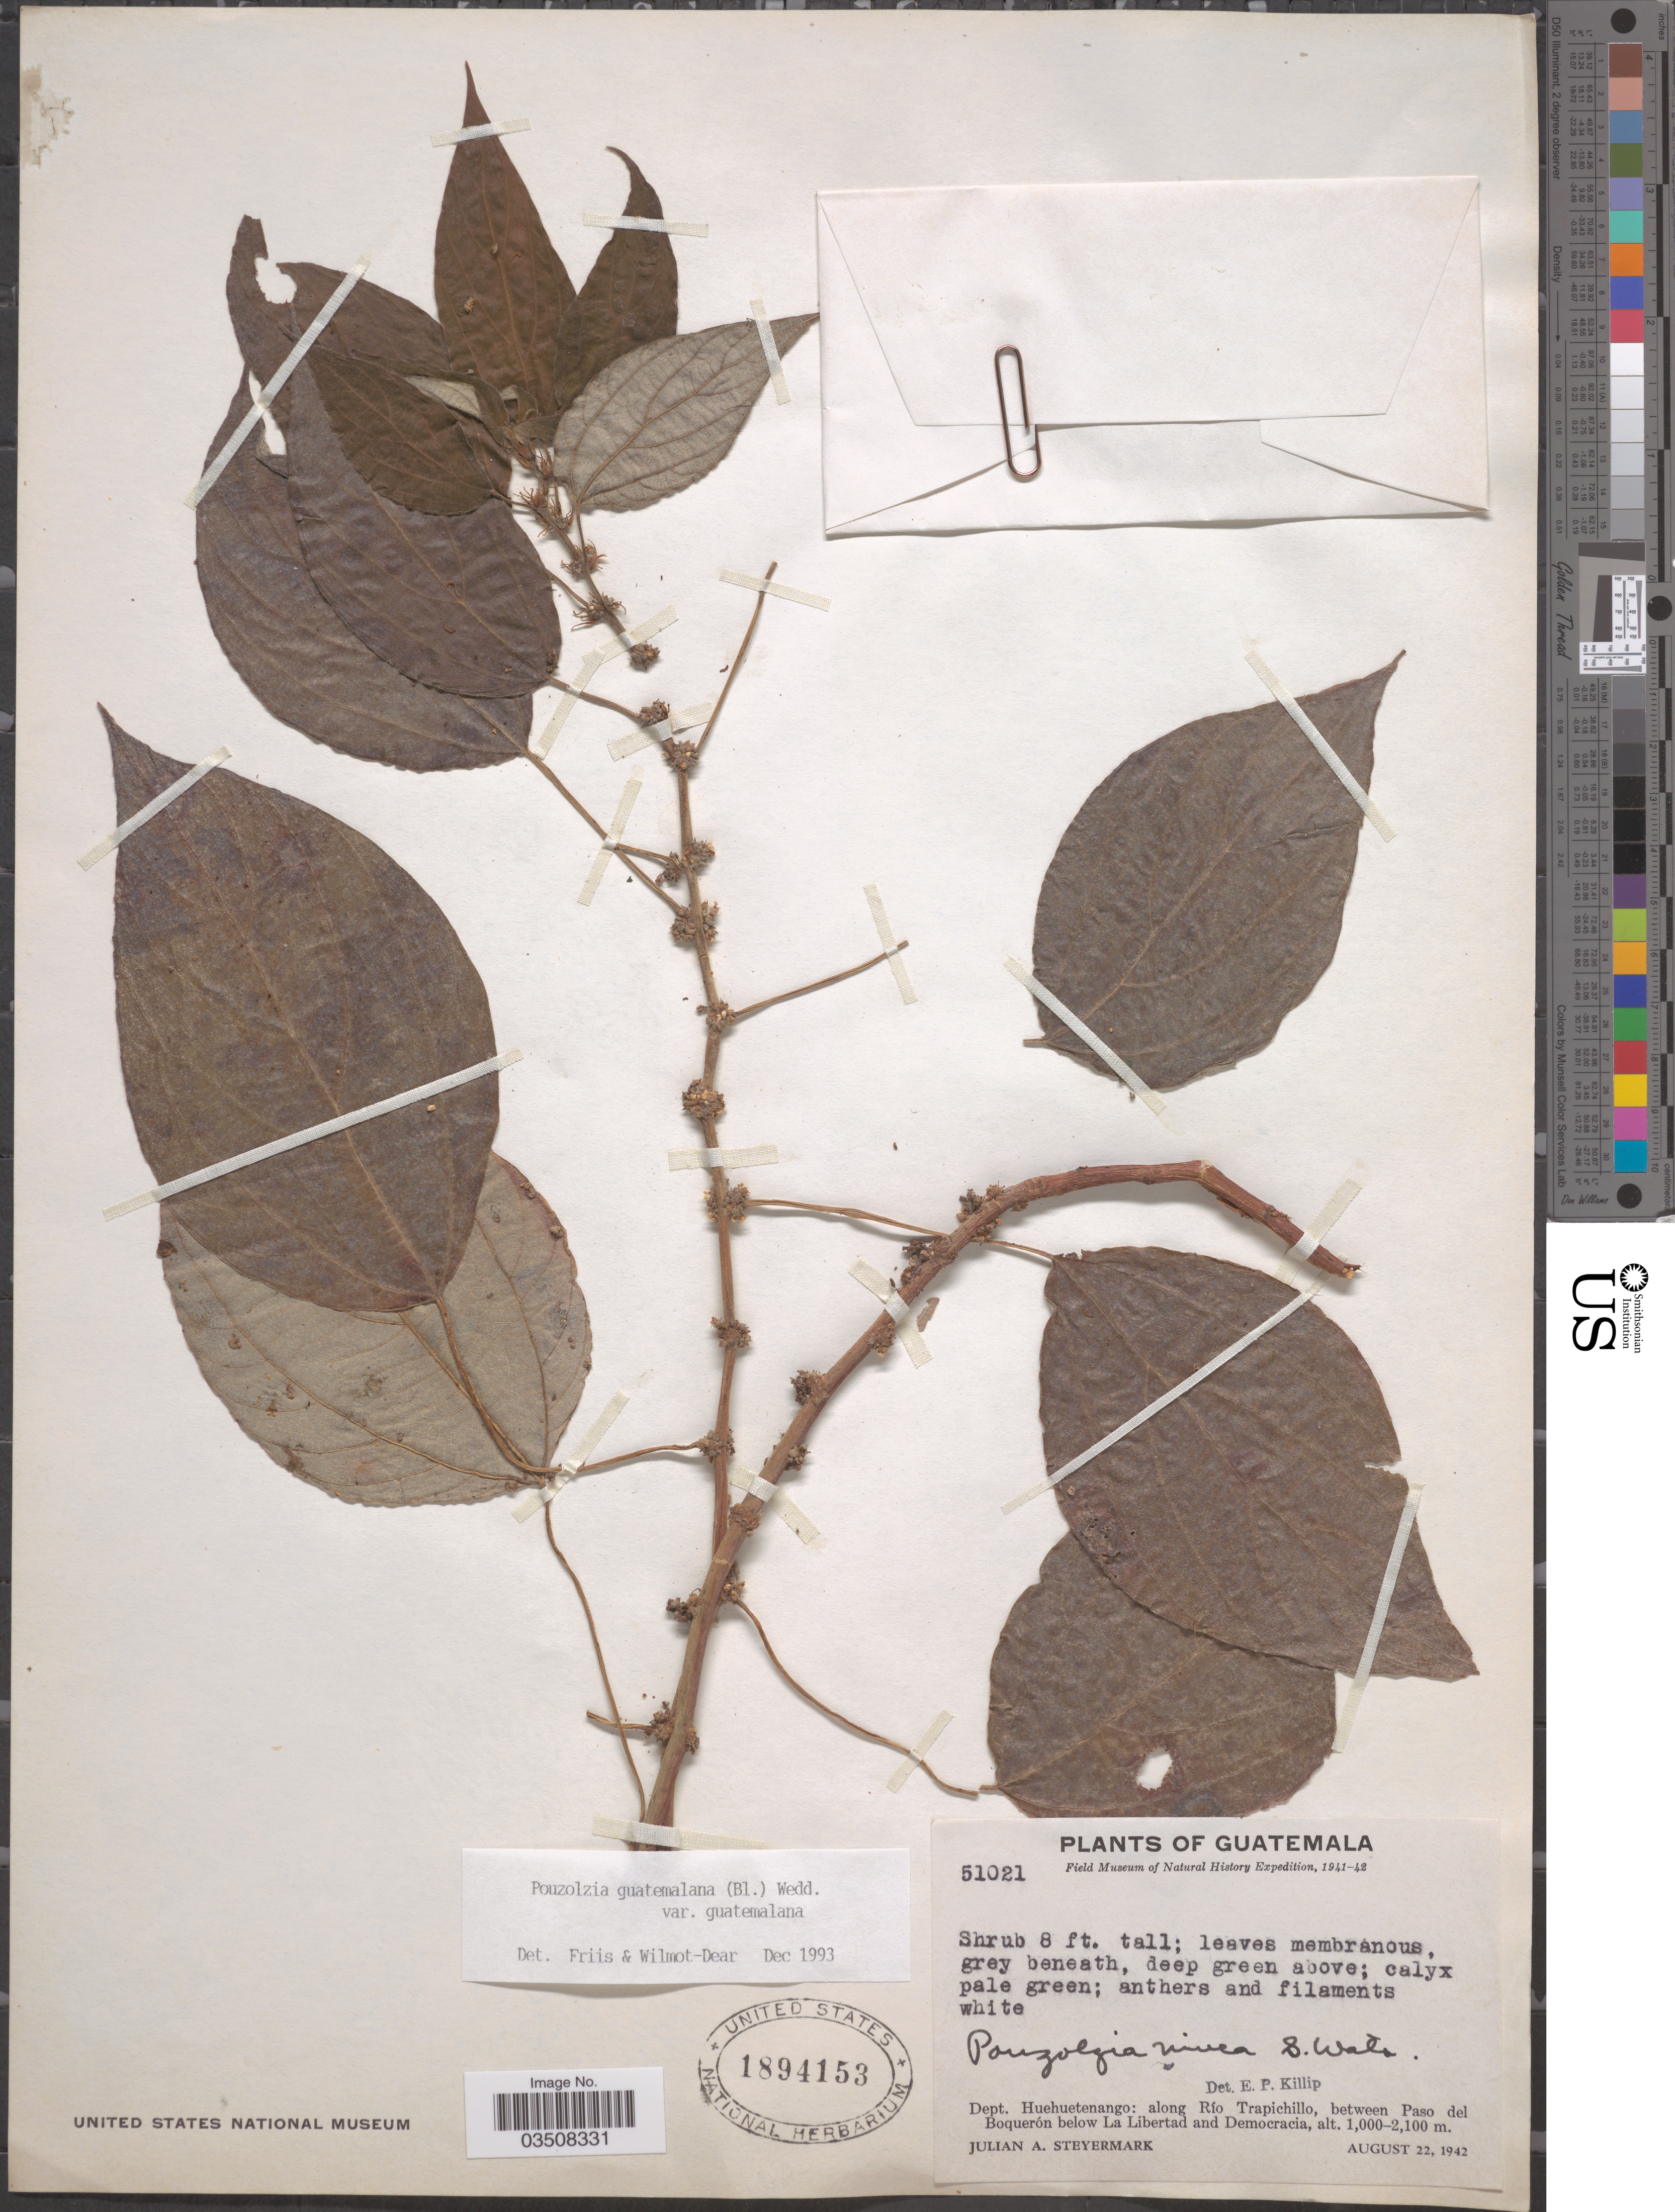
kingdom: Plantae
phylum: Tracheophyta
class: Magnoliopsida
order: Rosales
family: Urticaceae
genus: Pouzolzia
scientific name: Pouzolzia guatemalana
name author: (Blume) Wedd.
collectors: J. Steyermark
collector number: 51021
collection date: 1942-08-22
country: Guatemala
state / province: Huehuetenango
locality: Dept. Huehuetenango: along Río Trapichillo, between Paso del Boquerón below La Libertad and Democracia.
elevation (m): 1000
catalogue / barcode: US 1894153